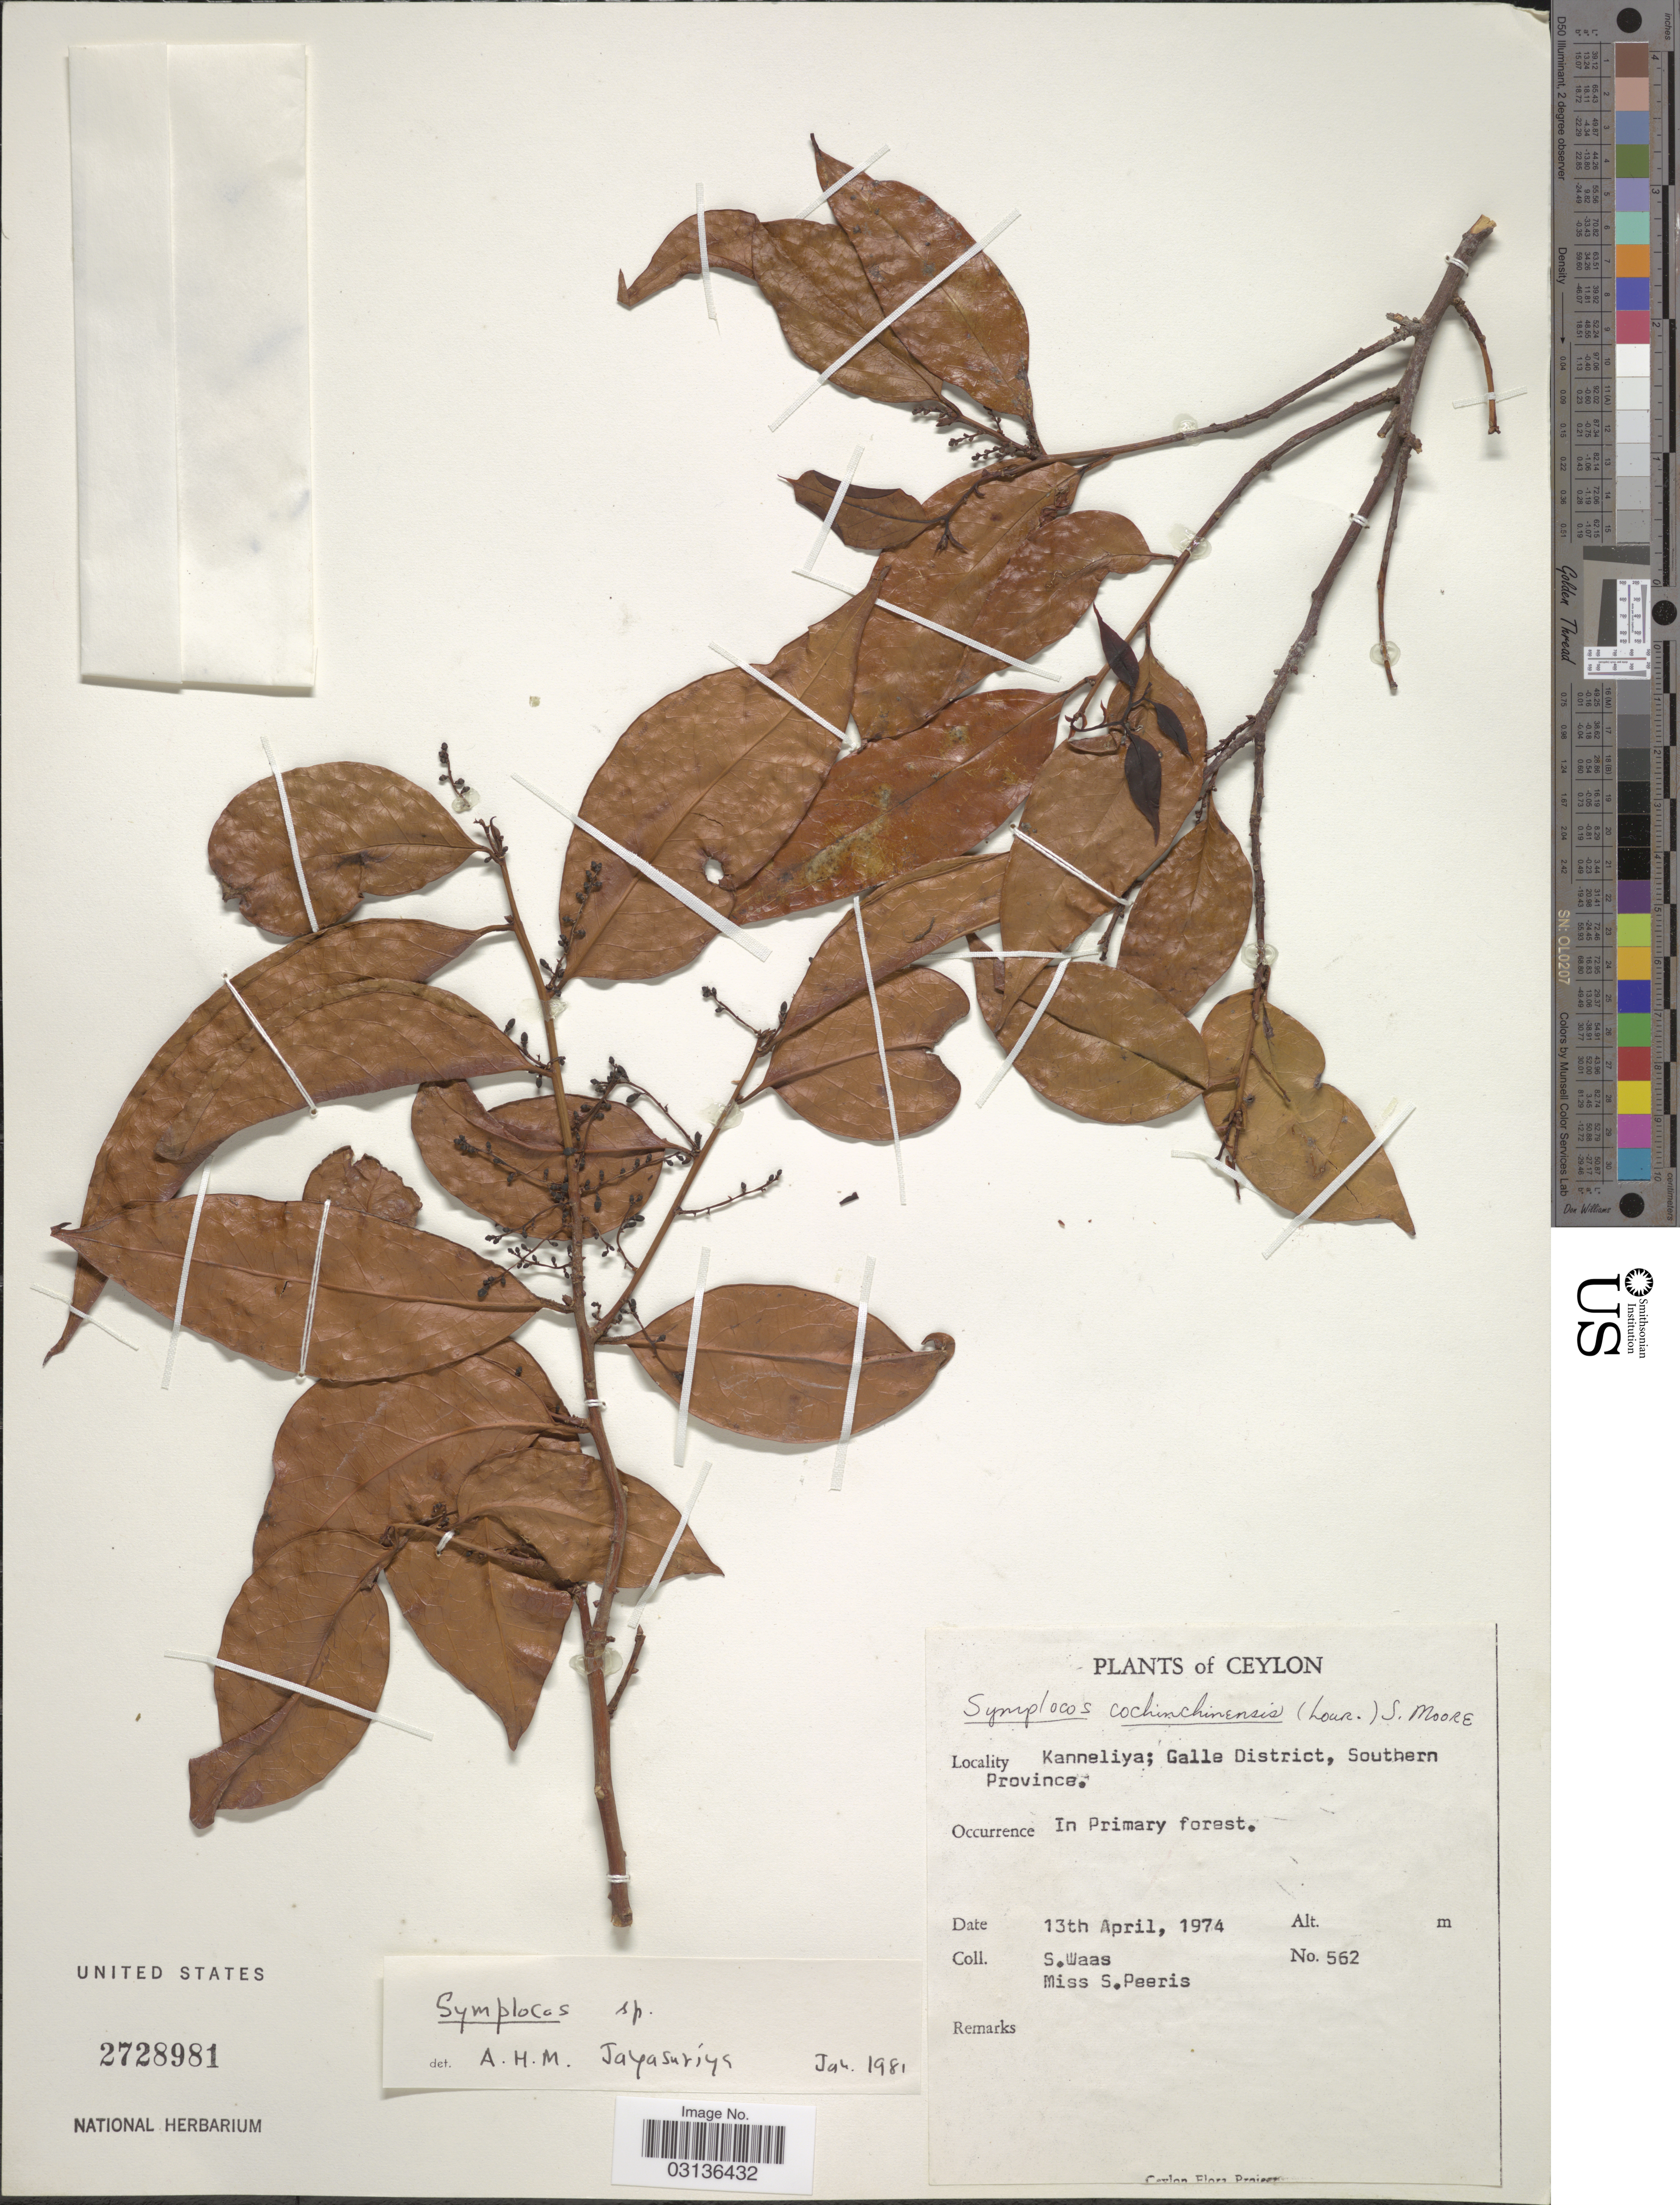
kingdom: Plantae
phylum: Tracheophyta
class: Magnoliopsida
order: Ericales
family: Symplocaceae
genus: Symplocos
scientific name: Symplocos cochinchinensis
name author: (Lour.) S. Moore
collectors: S. Waas & S. Peeris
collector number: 562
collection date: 1974-04-13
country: Sri Lanka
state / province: Southern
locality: Ceylon. Kanneliya; Galle District.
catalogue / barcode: US 2728981